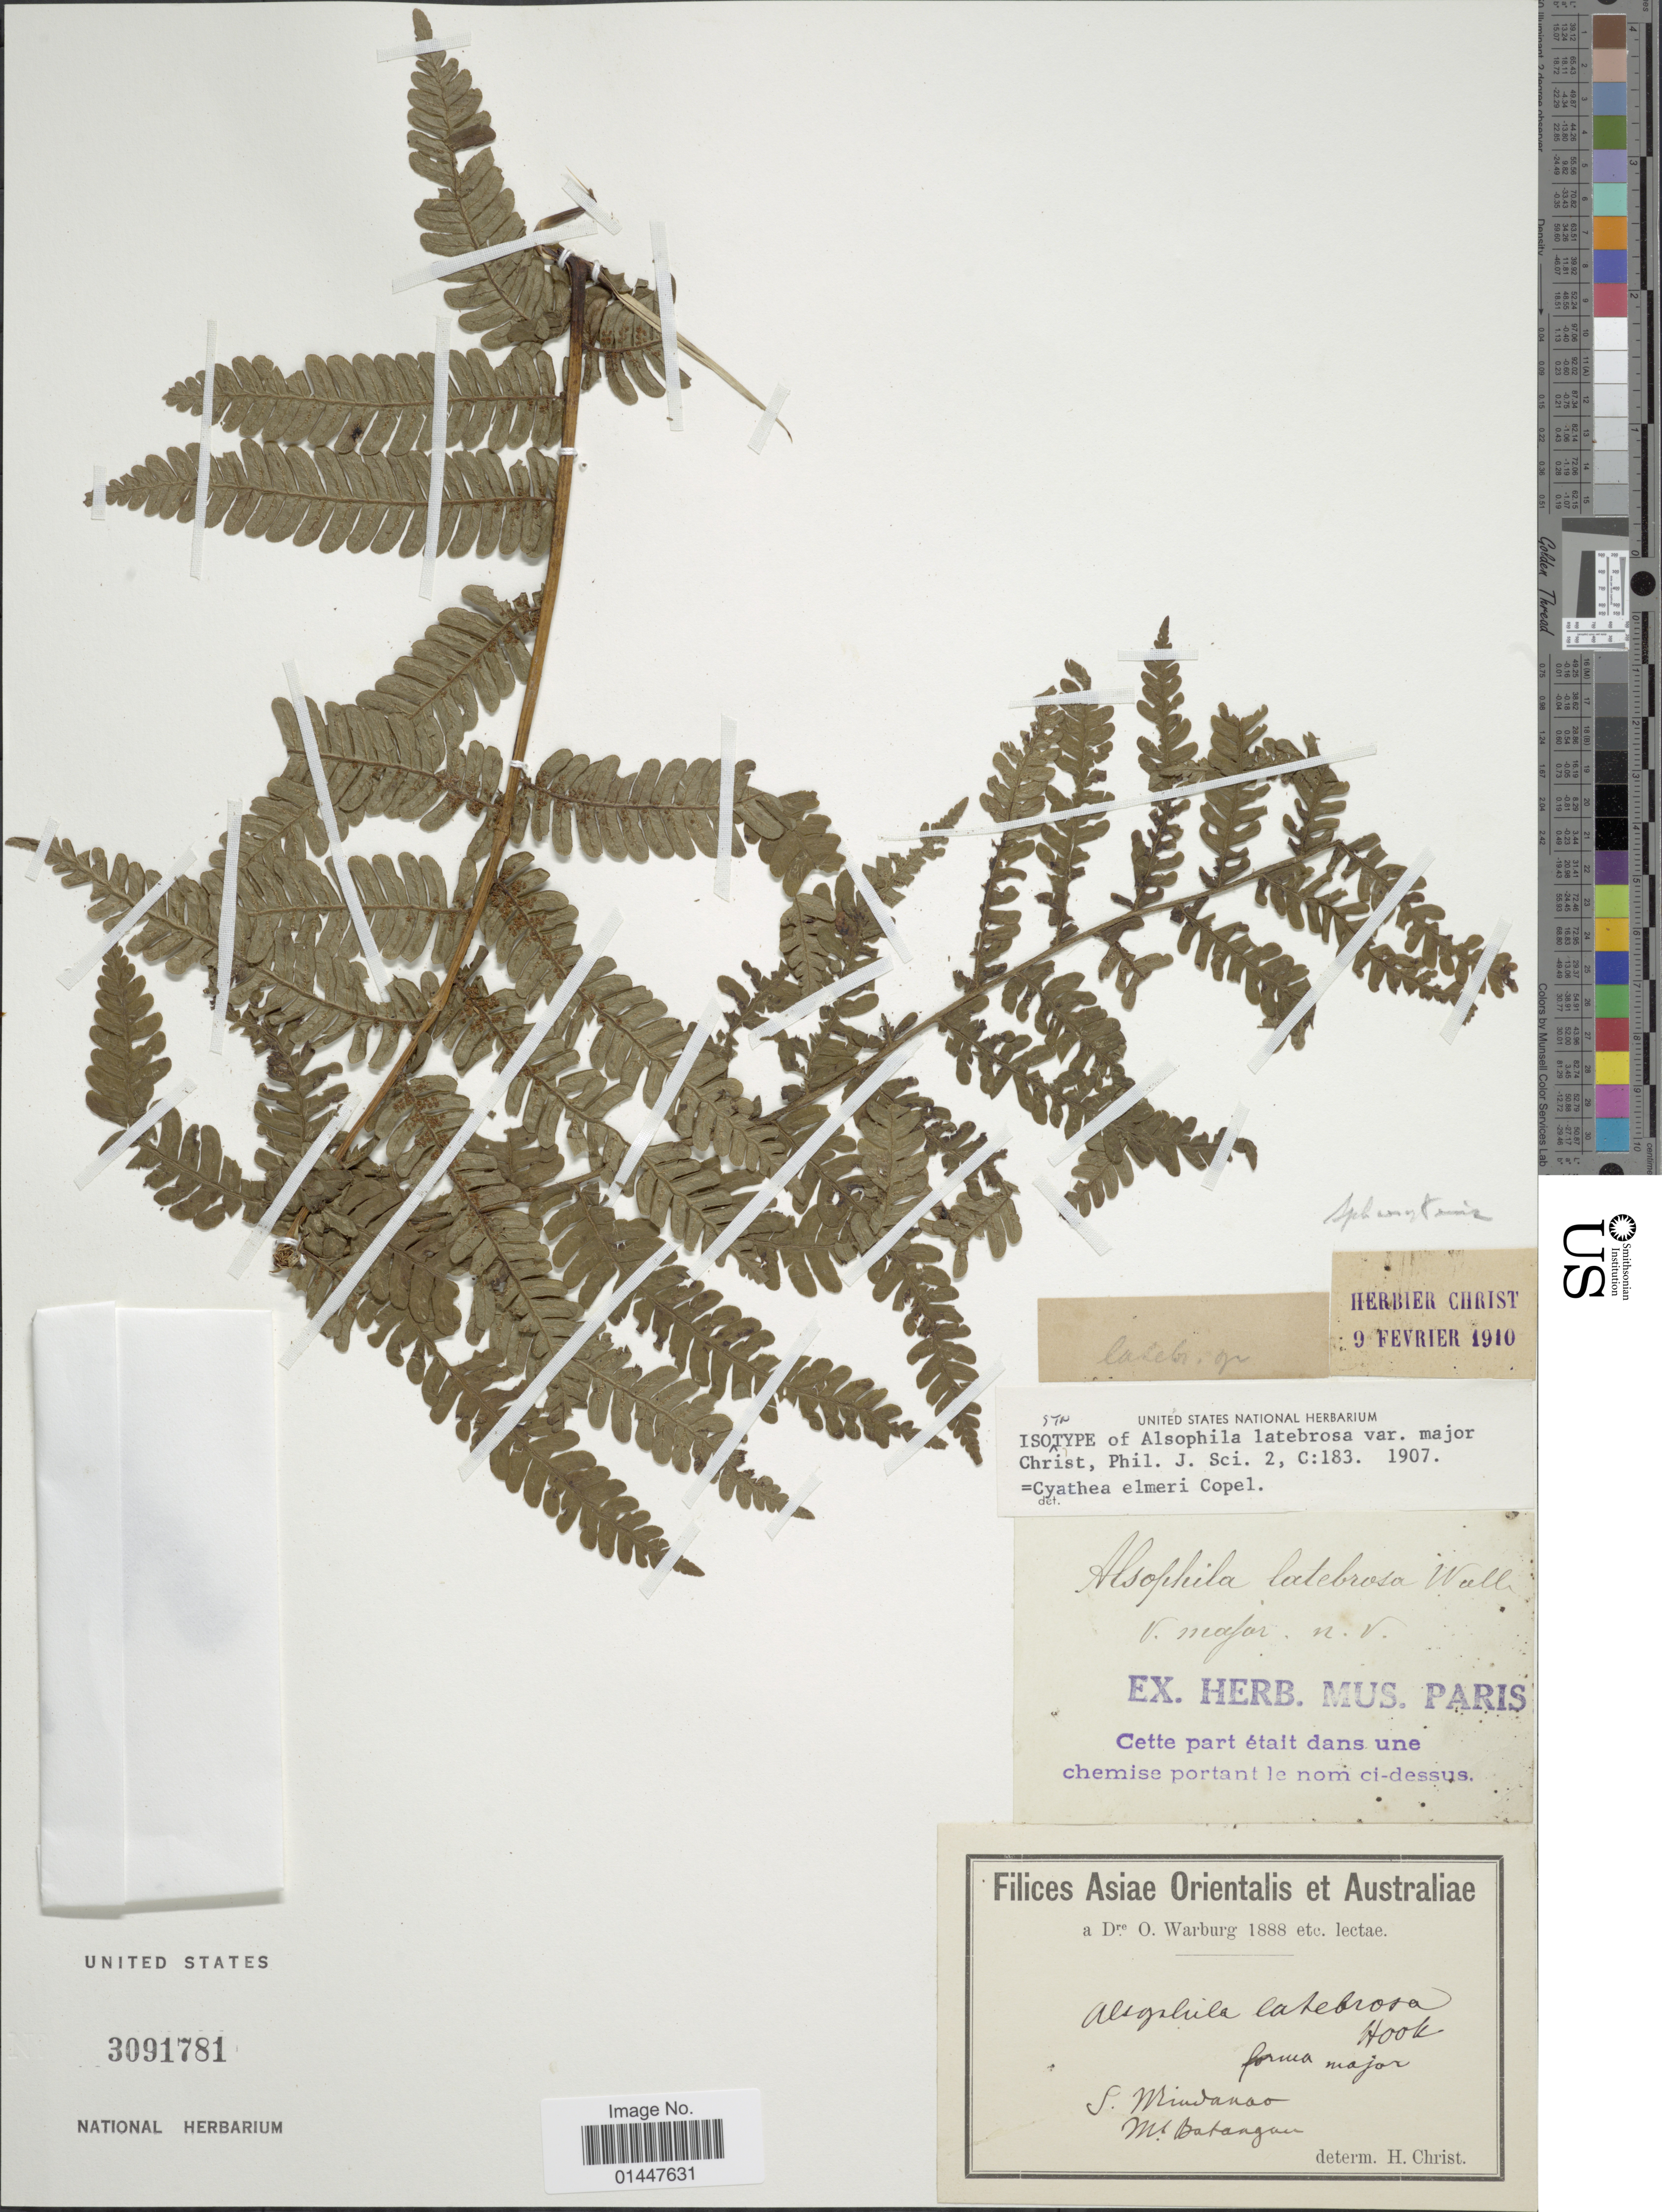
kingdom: Plantae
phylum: Tracheophyta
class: Polypodiopsida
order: Cyatheales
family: Cyatheaceae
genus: Sphaeropteris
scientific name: Sphaeropteris elmeri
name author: (Copel.) R.M. Tryon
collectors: O. Warburg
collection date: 1888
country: Australia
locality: Asiae Australiae. S. Mindanao, Mt. Batangan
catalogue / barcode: US 3091781